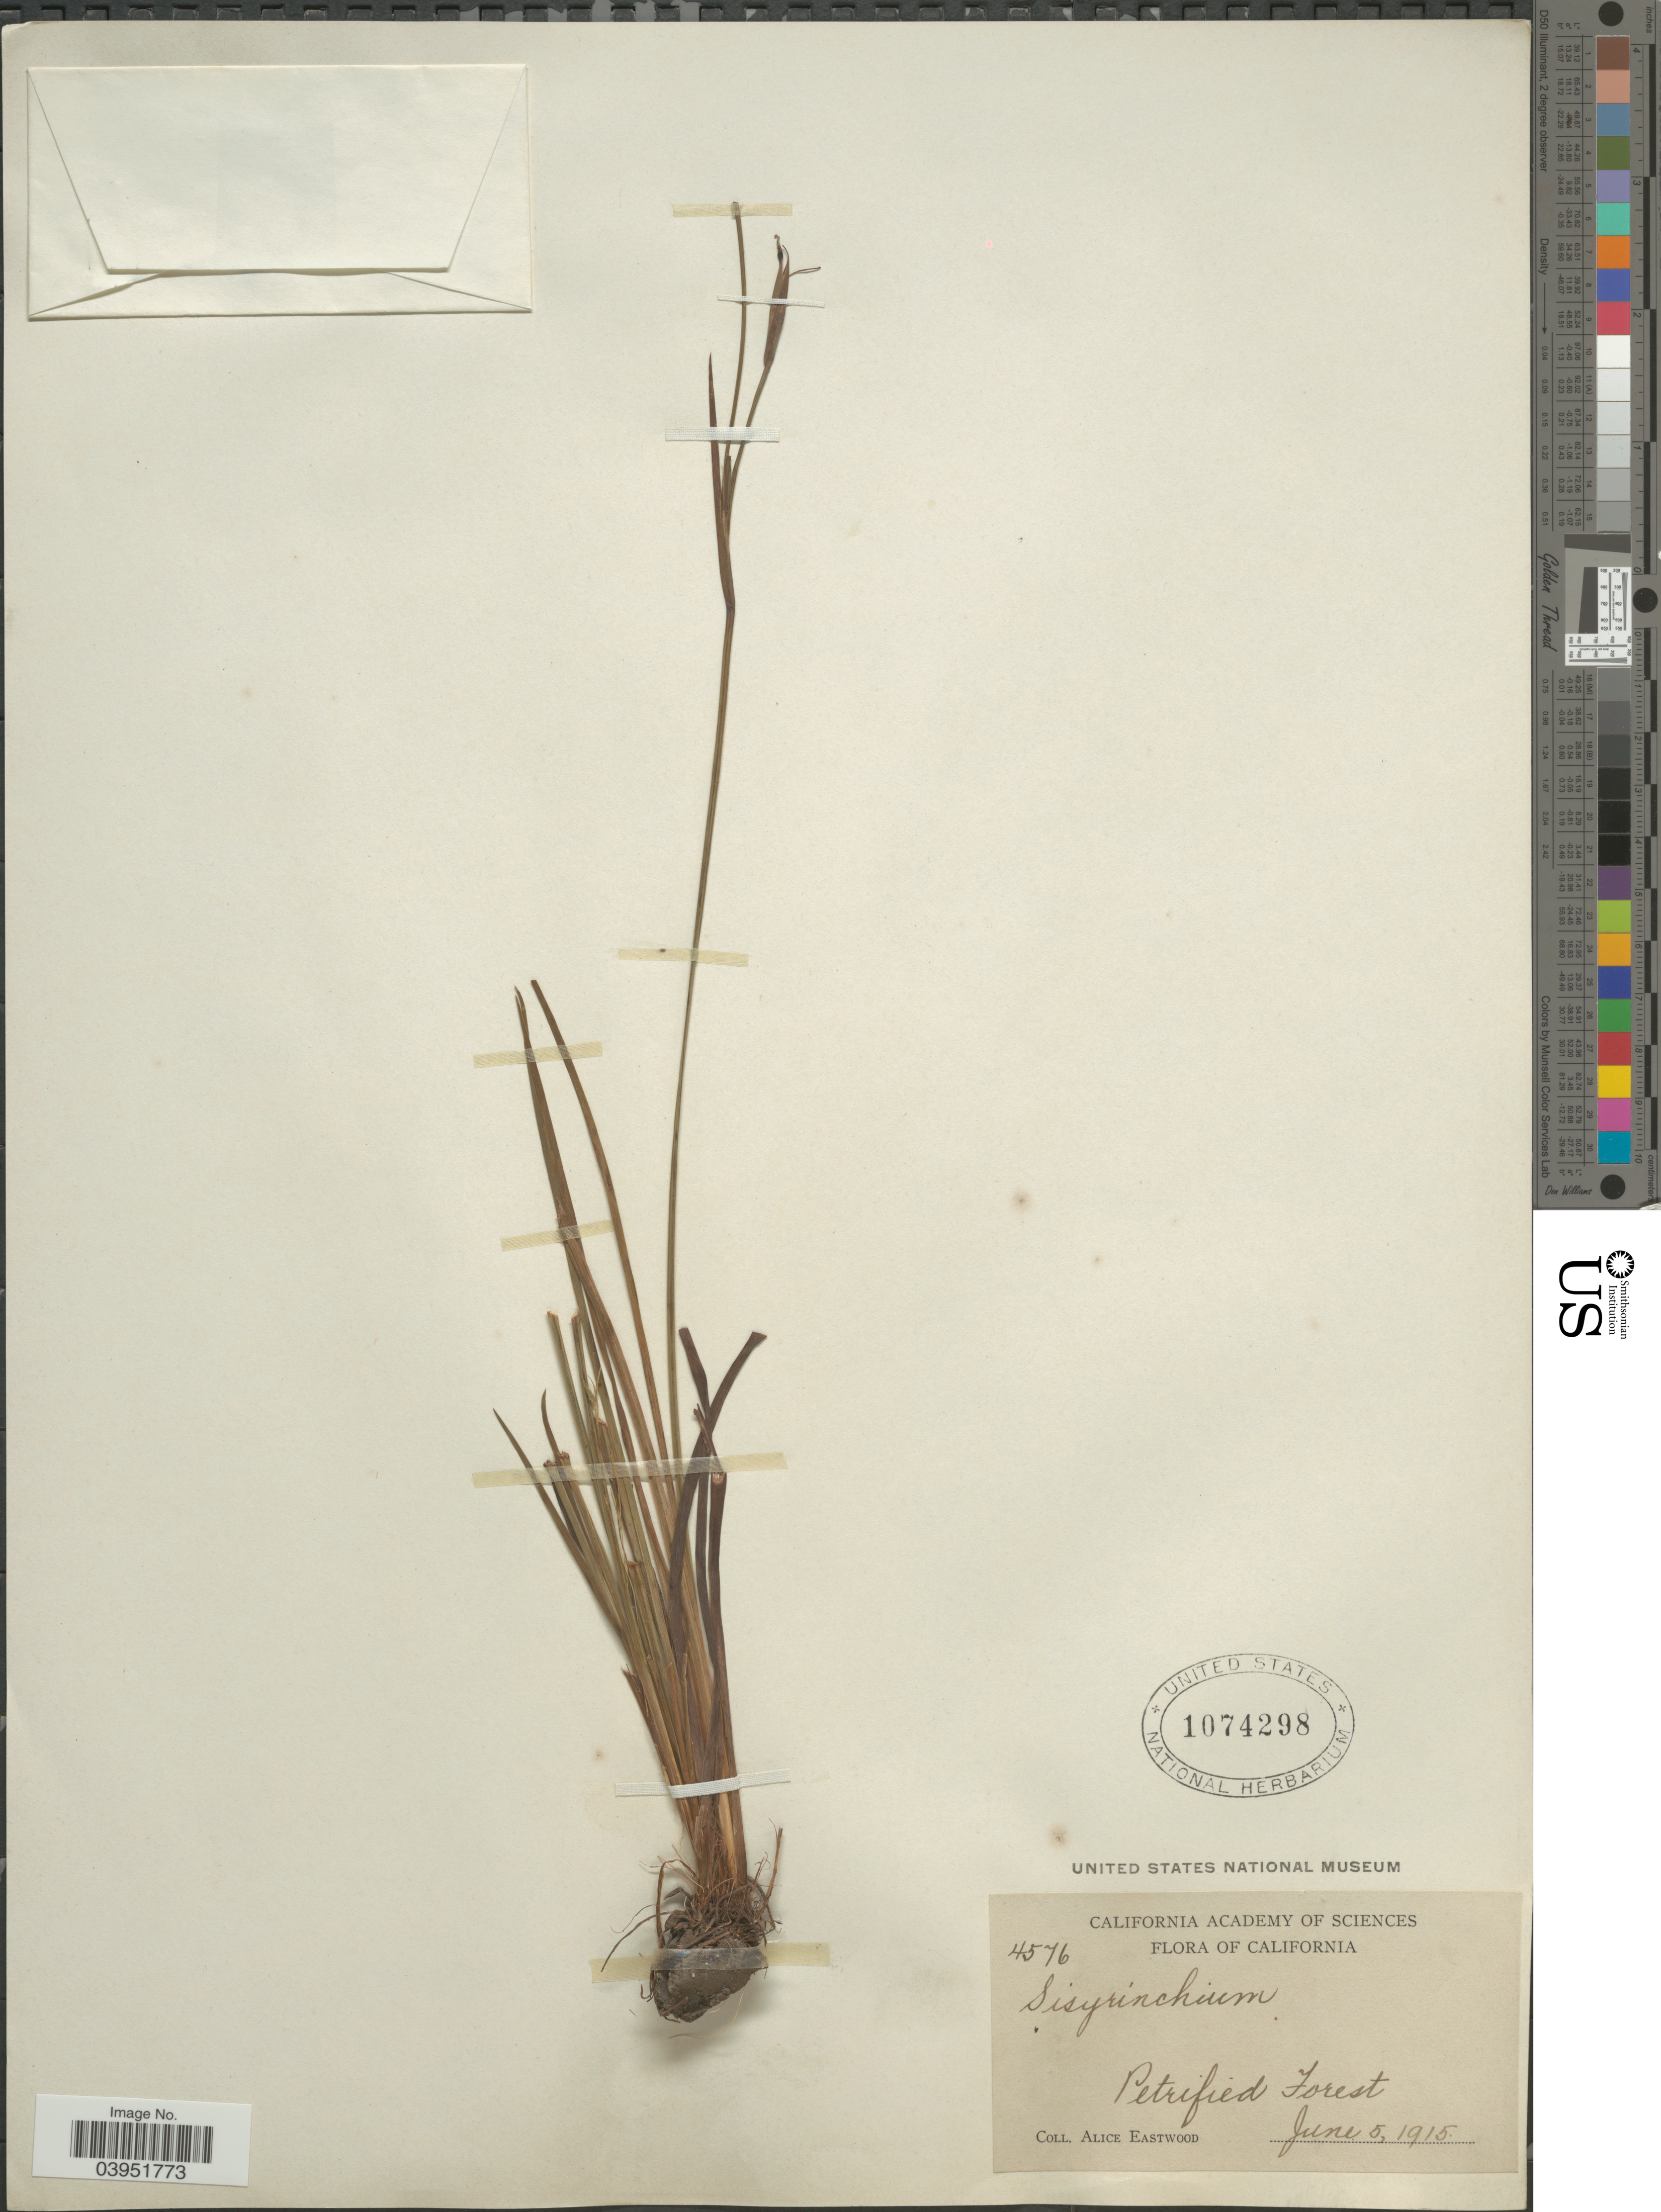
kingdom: Plantae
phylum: Tracheophyta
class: Liliopsida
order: Asparagales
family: Iridaceae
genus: Sisyrinchium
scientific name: Sisyrinchium sp.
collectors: A. Eastwood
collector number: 4576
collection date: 1915-06-05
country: United States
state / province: California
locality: Petrified Forest.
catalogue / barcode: US 1074298